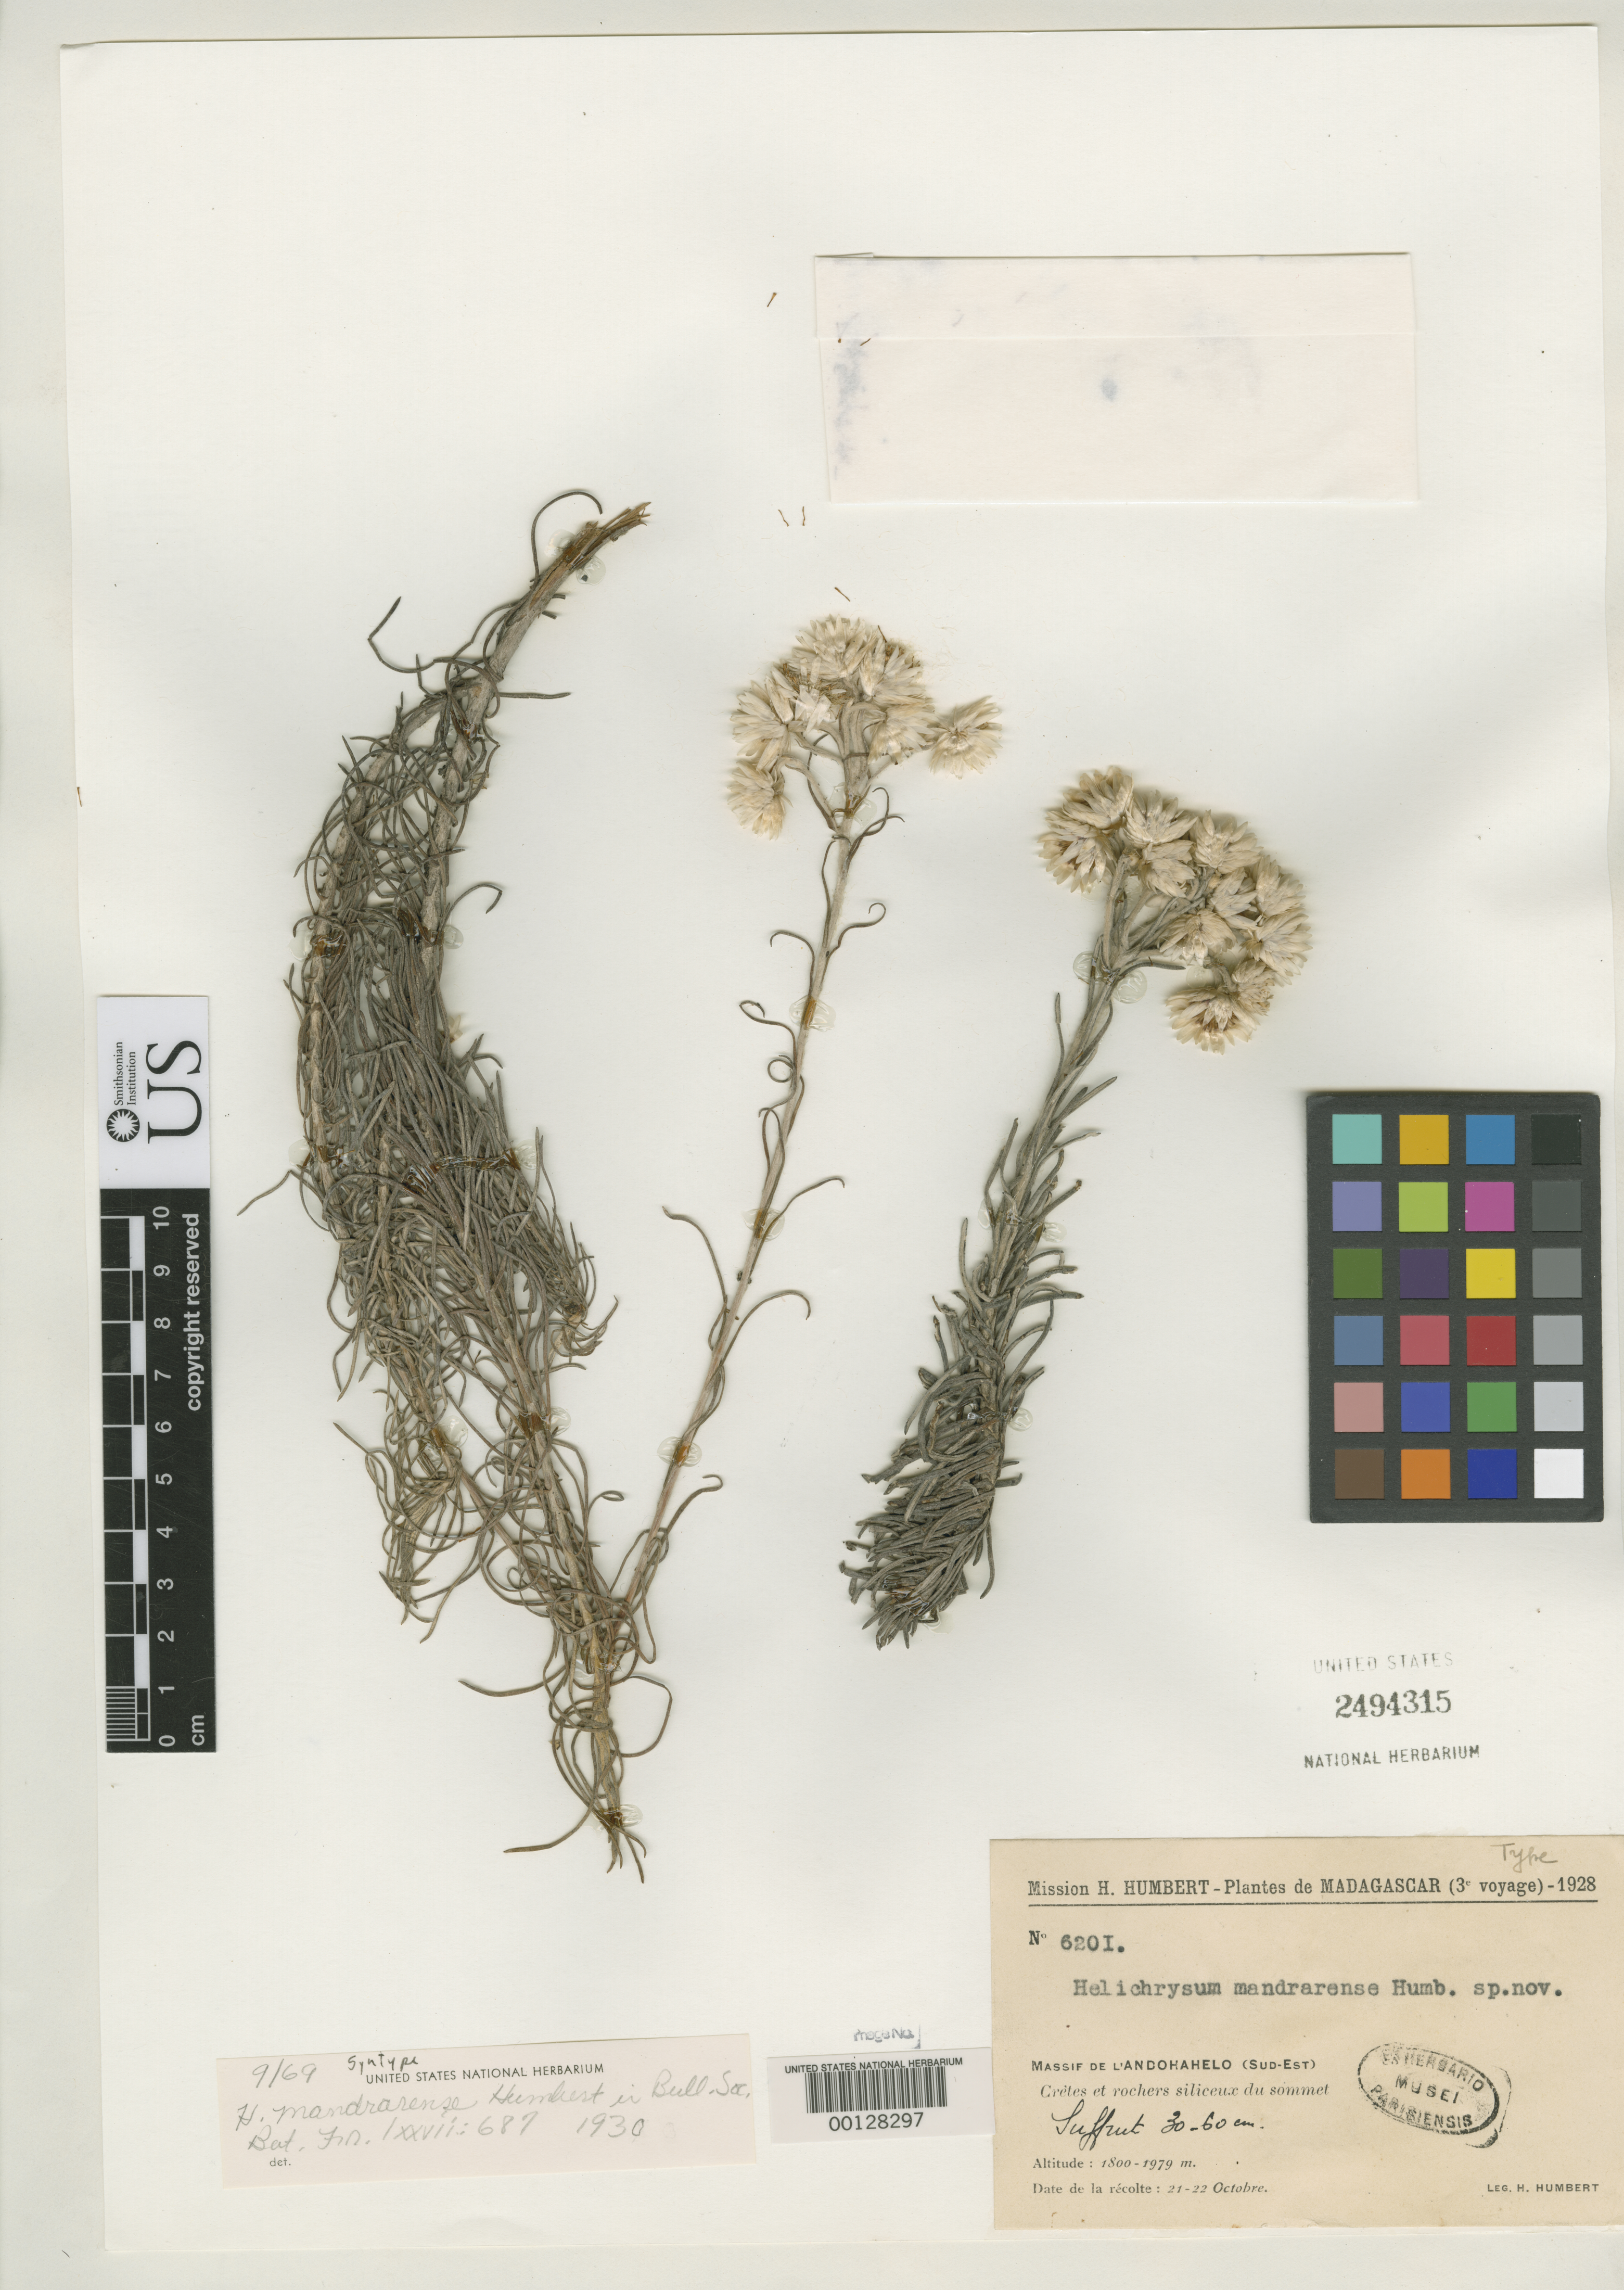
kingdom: Plantae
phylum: Tracheophyta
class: Magnoliopsida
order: Asterales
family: Asteraceae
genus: Helichrysum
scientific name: Helichrysum mandrarense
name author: Humbert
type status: Syntype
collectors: H. Humbert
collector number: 6201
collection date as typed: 22 Oct 1928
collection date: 1928-10-22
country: Madagascar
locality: Massif de Landohahelo.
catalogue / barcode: US 2494315